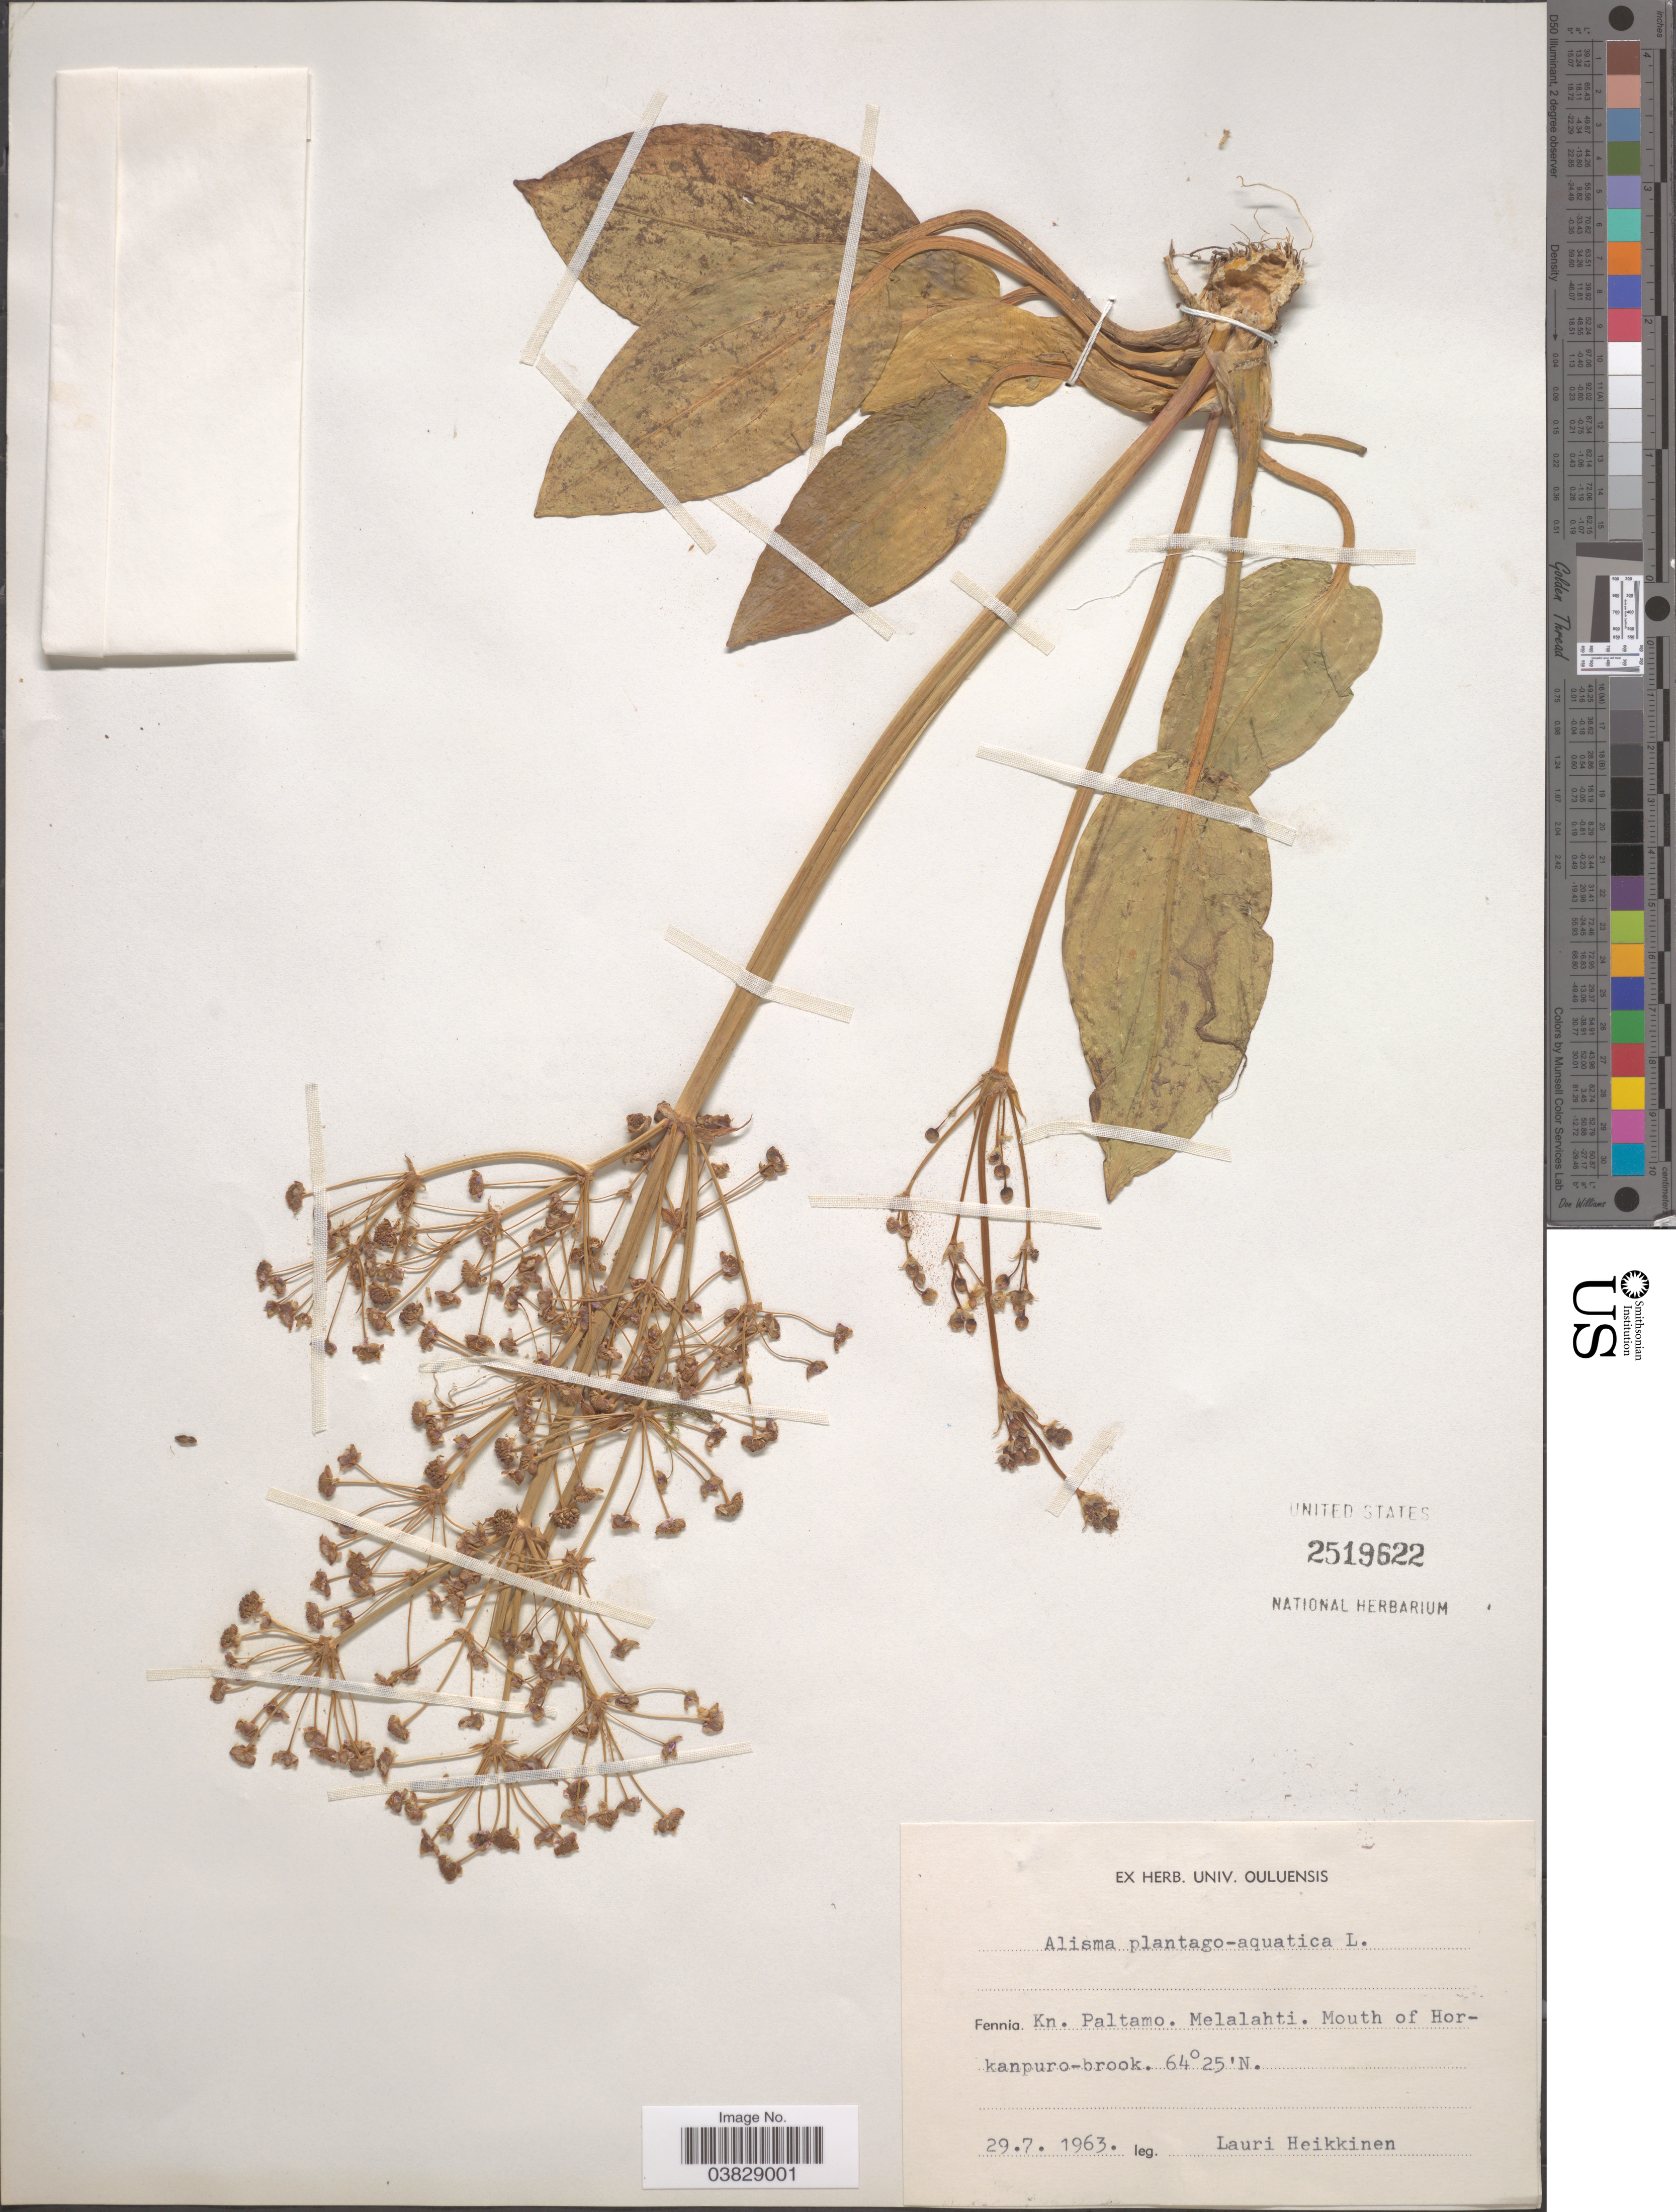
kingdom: Plantae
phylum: Tracheophyta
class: Liliopsida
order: Alismatales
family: Alismataceae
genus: Alisma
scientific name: Alisma plantago-aquatica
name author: L.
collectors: L. Heikkinen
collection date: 1963-07-29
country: Finland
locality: Fennia. Kn. Paltamo. Melalahti. Mouth of Horkanpuro-brook.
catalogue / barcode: US 2519622